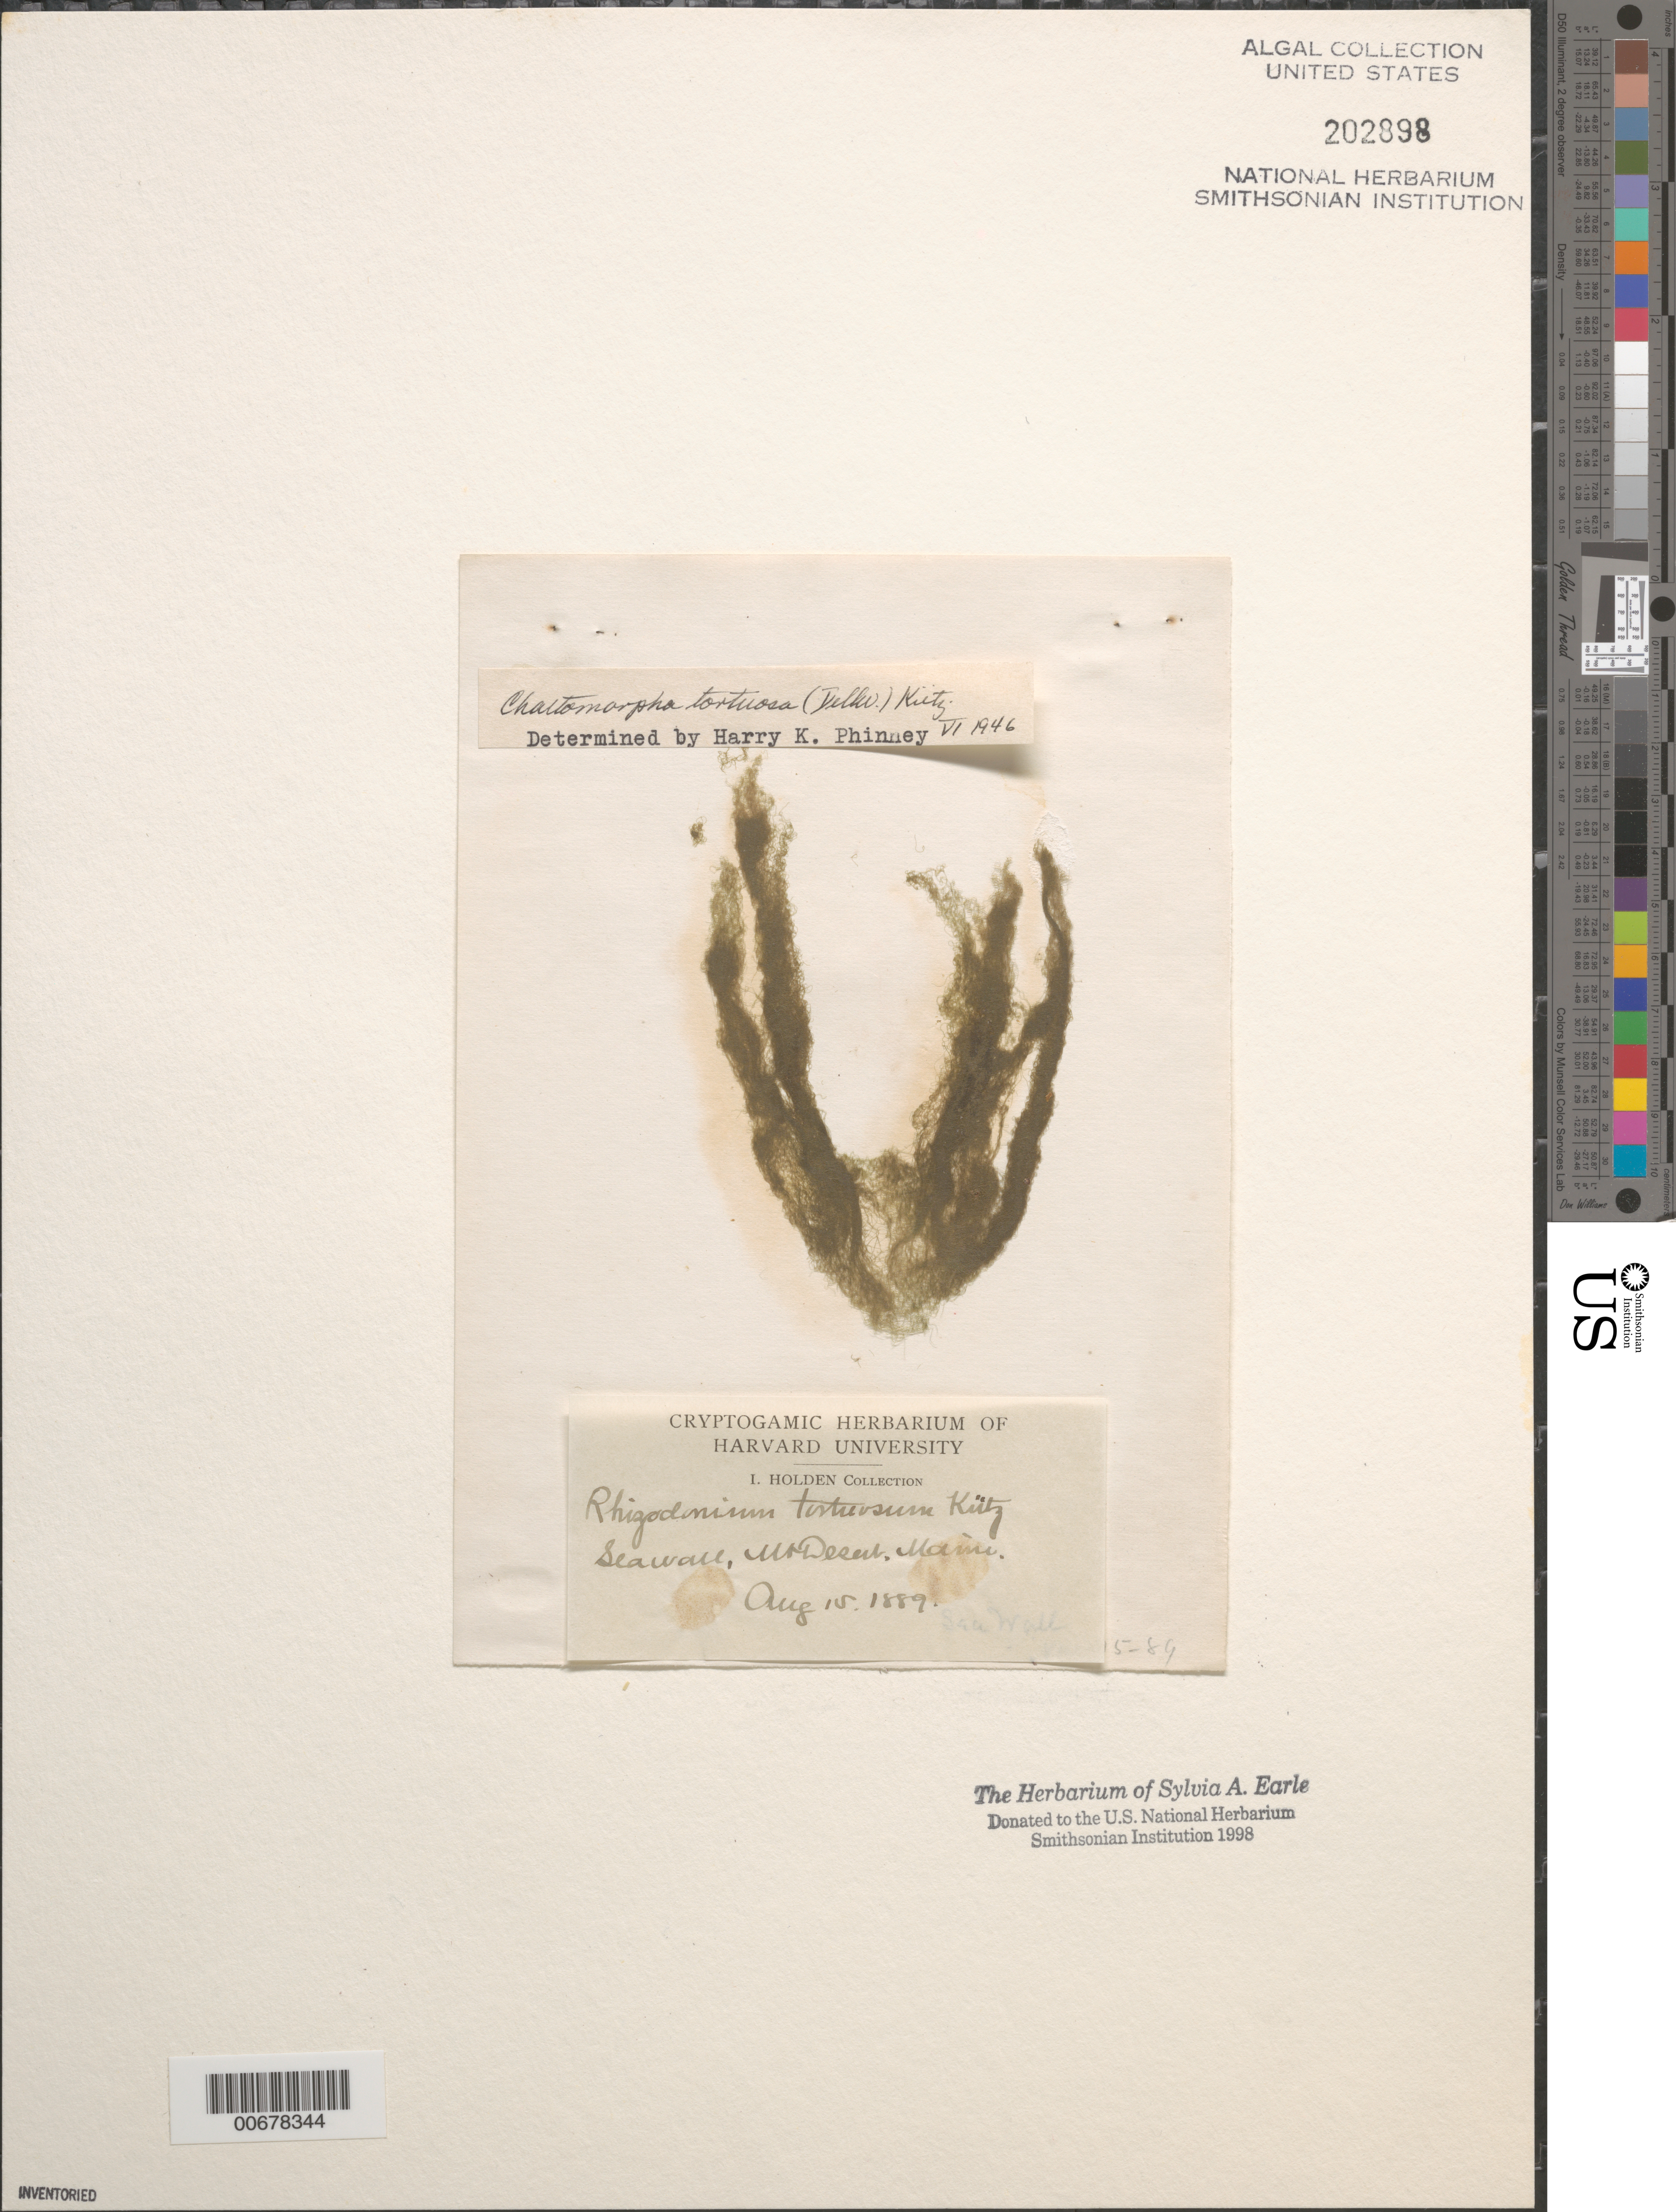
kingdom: Plantae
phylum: Chlorophyta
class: Ulvophyceae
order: Cladophorales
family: Cladophoraceae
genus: Rhizoclonium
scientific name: Rhizoclonium tortuosum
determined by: Phinney, H. K.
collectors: I. Holden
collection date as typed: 15 Aug 1889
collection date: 1889-08-15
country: United States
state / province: Maine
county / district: Hancock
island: Mount Desert Island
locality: Sea Wall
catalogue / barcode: US 202898